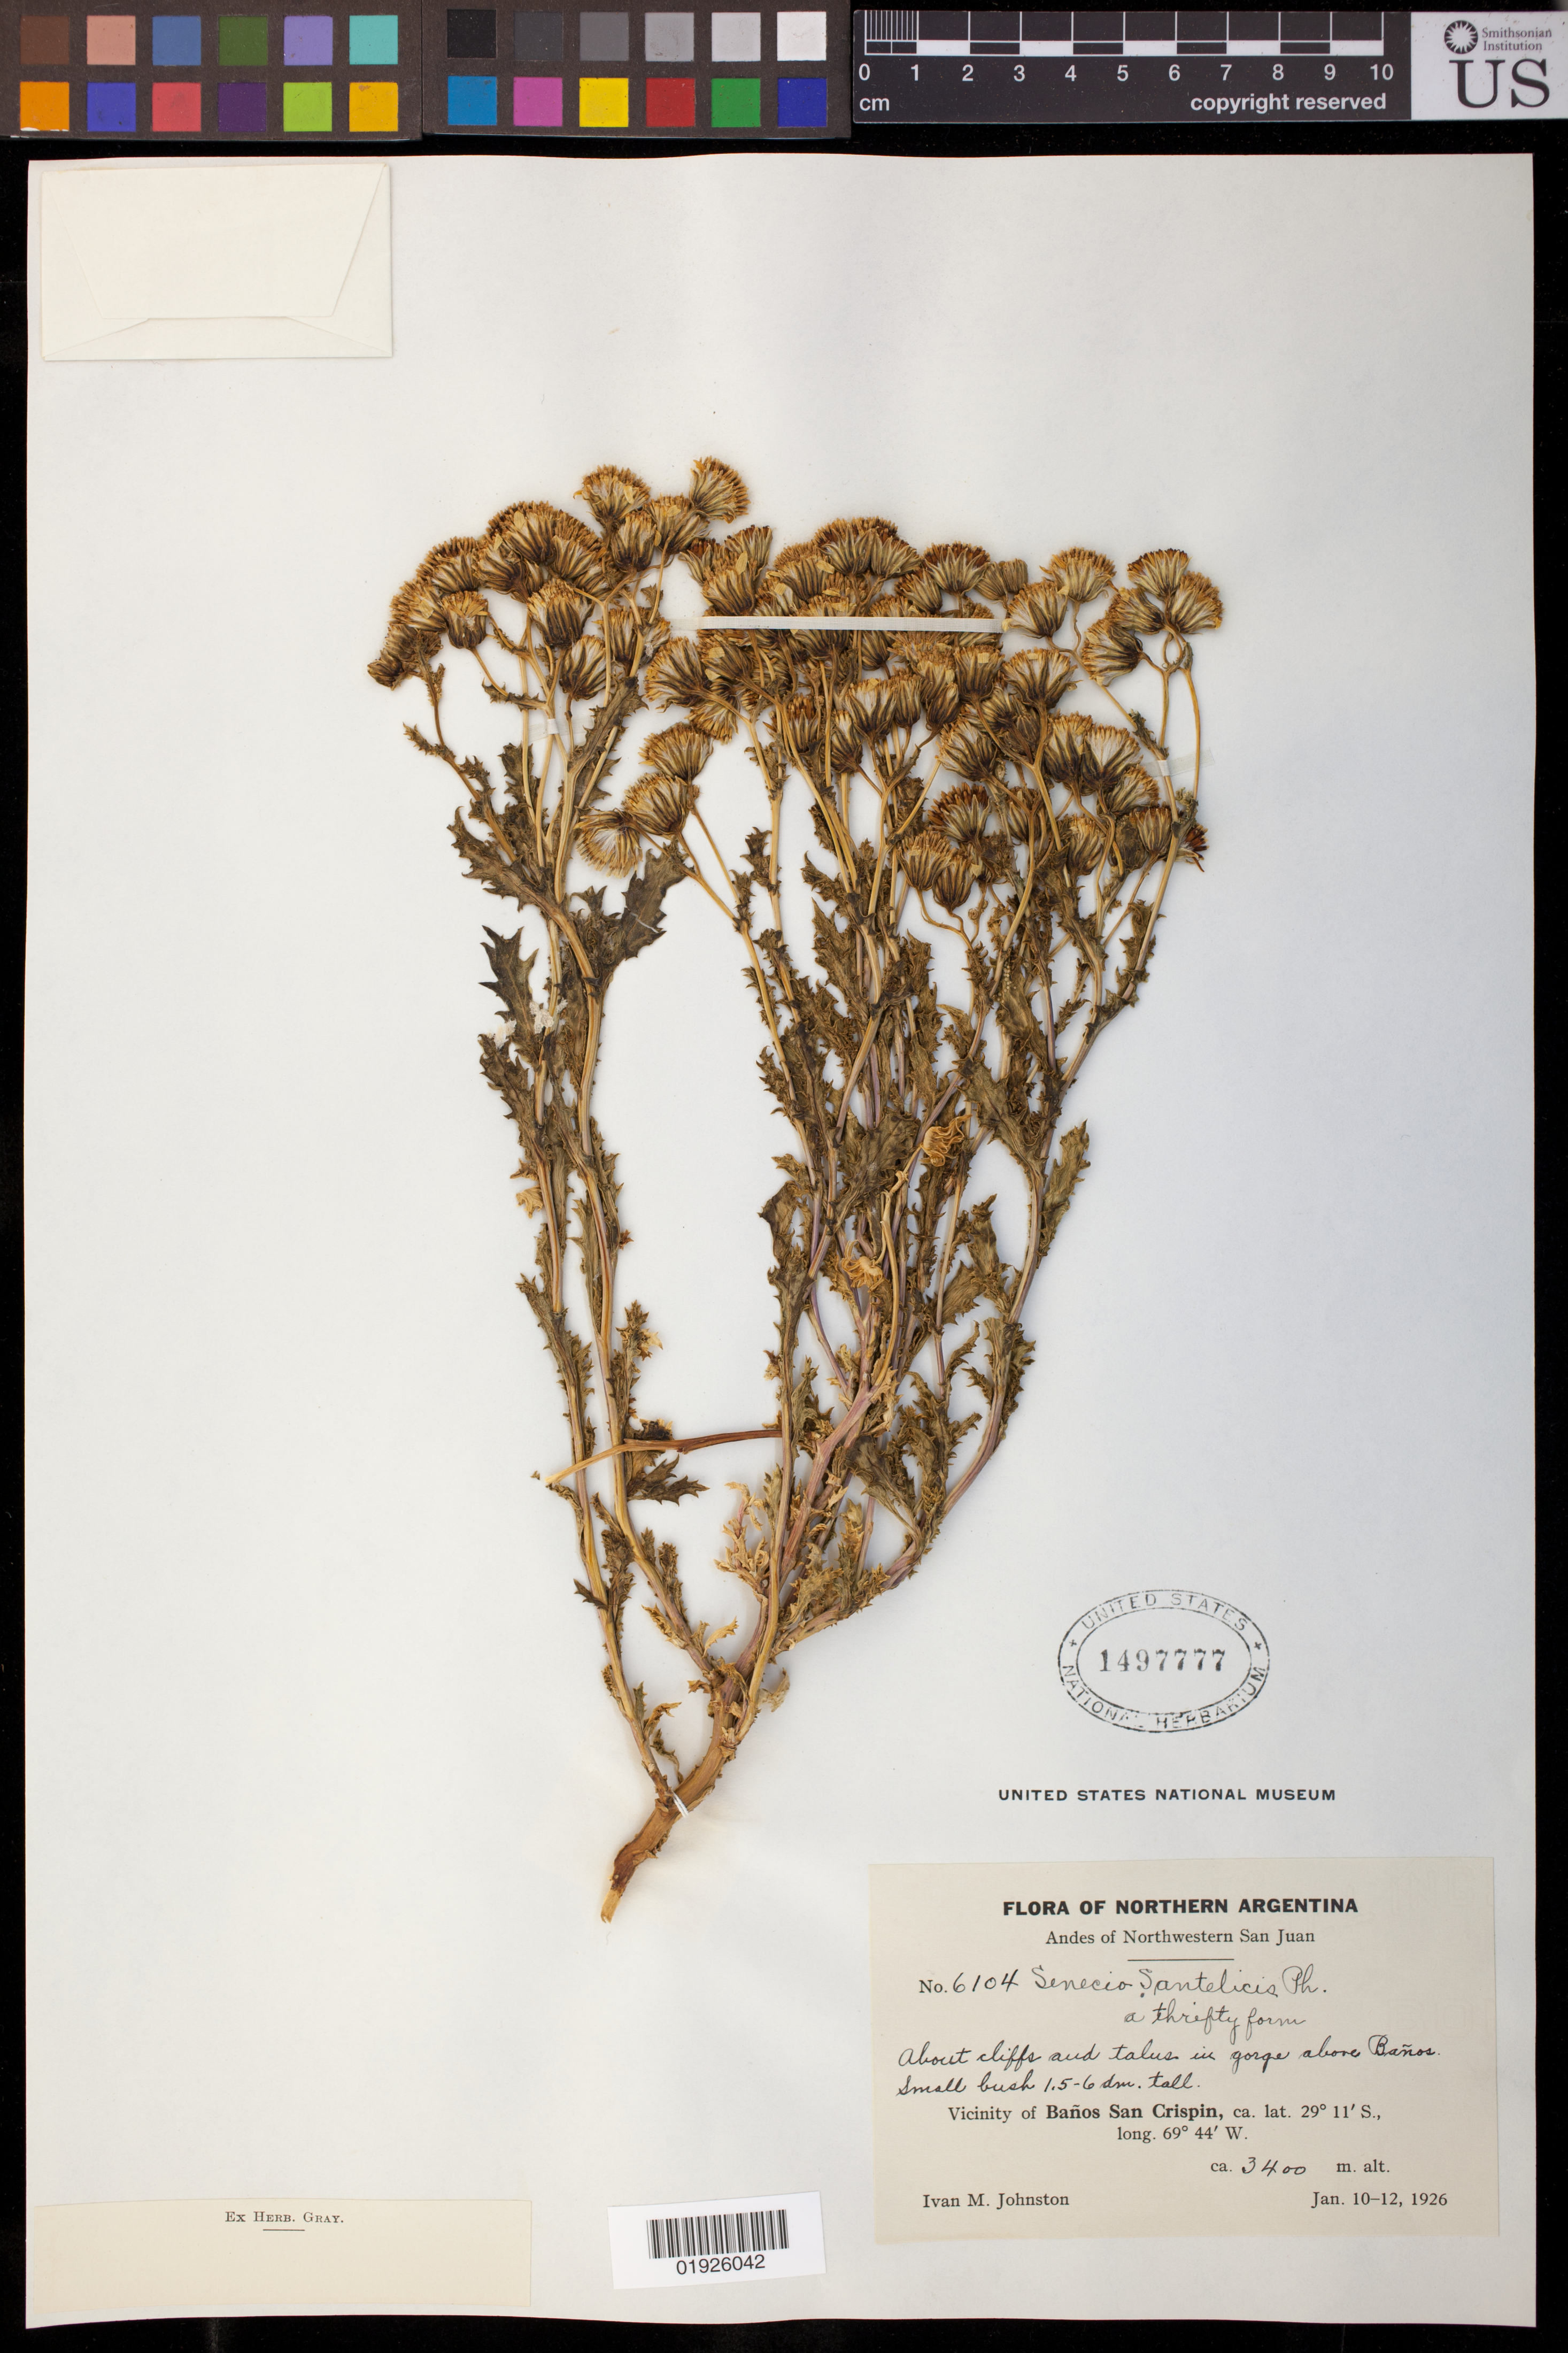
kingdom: Plantae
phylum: Tracheophyta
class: Magnoliopsida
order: Asterales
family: Asteraceae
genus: Senecio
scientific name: Senecio santelicis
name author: Phil.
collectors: I.M. Johnston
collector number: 6104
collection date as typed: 10 Jan 1926 to 12 Jan 1926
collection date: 1926-01-10/1926-01-12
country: Argentina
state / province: San Juan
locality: Vicinity of Baños San Crispin, about cliffs and talus in gorge above Baños.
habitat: About cliffs and talus in gorge.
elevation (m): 3400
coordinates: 29 11 S, 69 44 W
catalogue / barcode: US 1497777